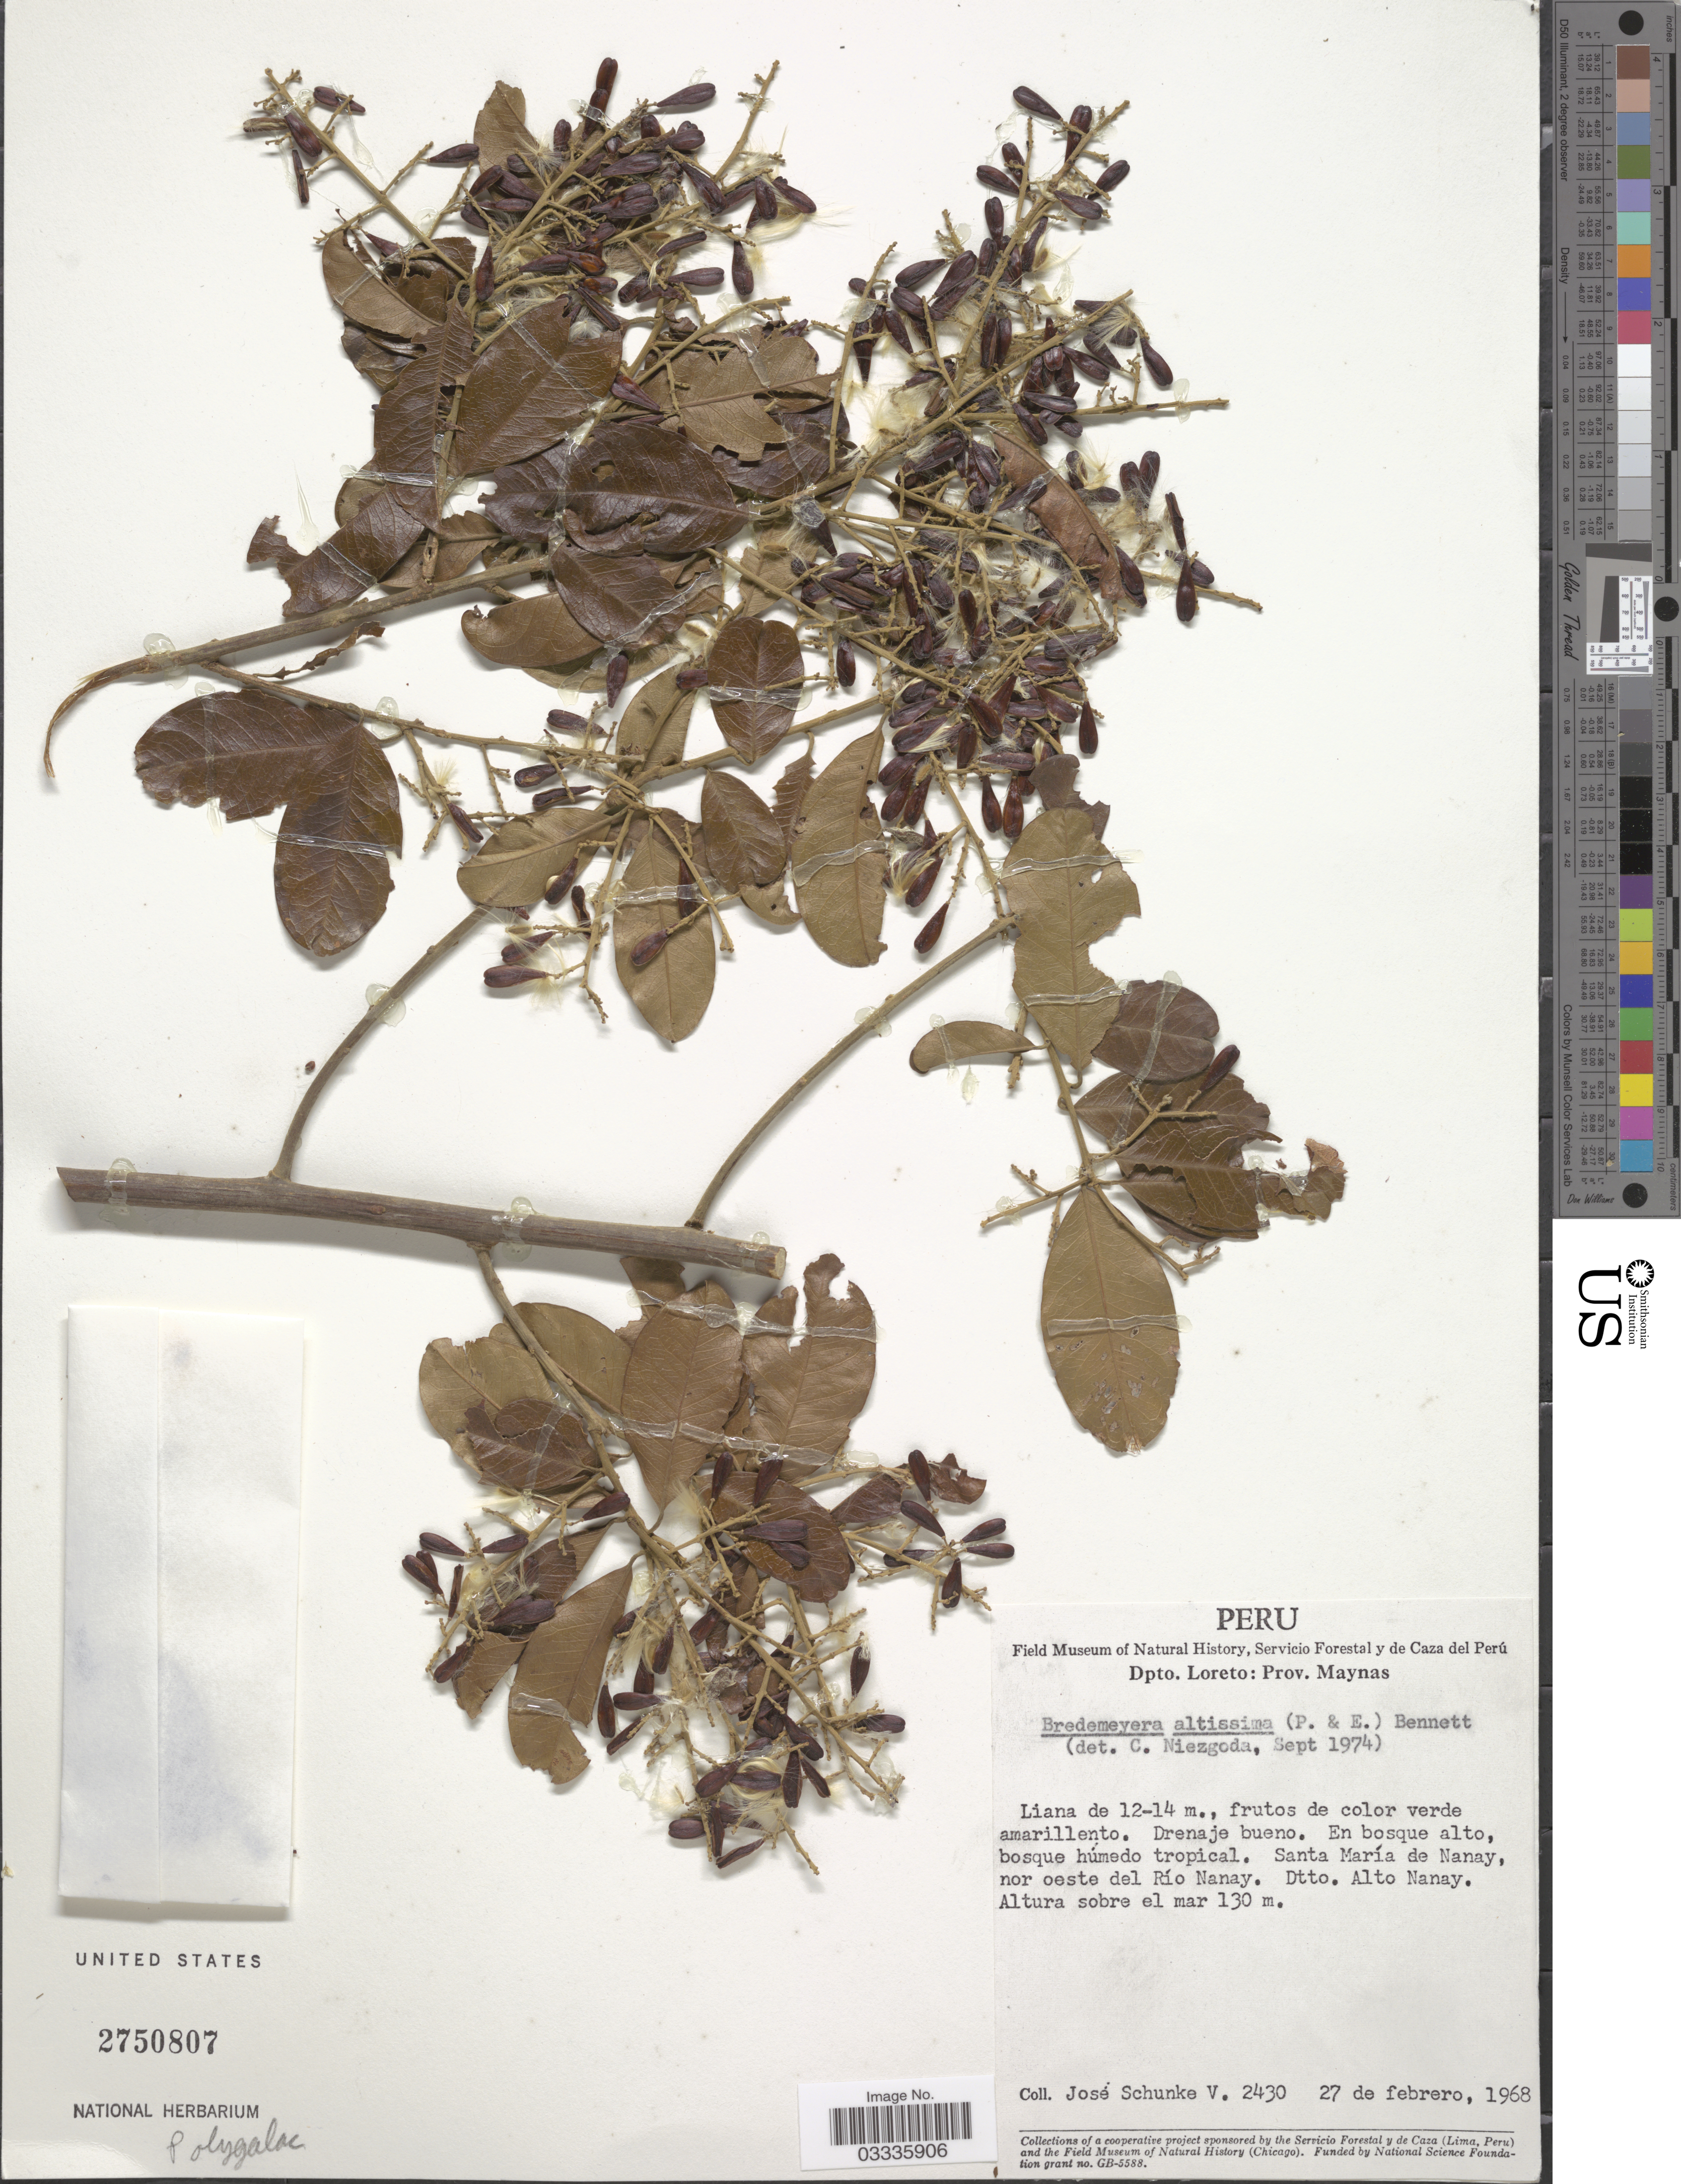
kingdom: Plantae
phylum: Tracheophyta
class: Magnoliopsida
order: Fabales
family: Polygalaceae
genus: Bredemeyera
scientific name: Bredemeyera altissima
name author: (Poepp.) A.W. Benn.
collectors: J. Schunke Vigo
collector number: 2430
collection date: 1968-02-27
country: Peru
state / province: Loreto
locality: Dpto. Loreto: Prov. Maynas. Santa María de Nanay, nor oeste del Río Nanay. Dtto. Alto Nanay.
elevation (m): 130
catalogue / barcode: US 2750807